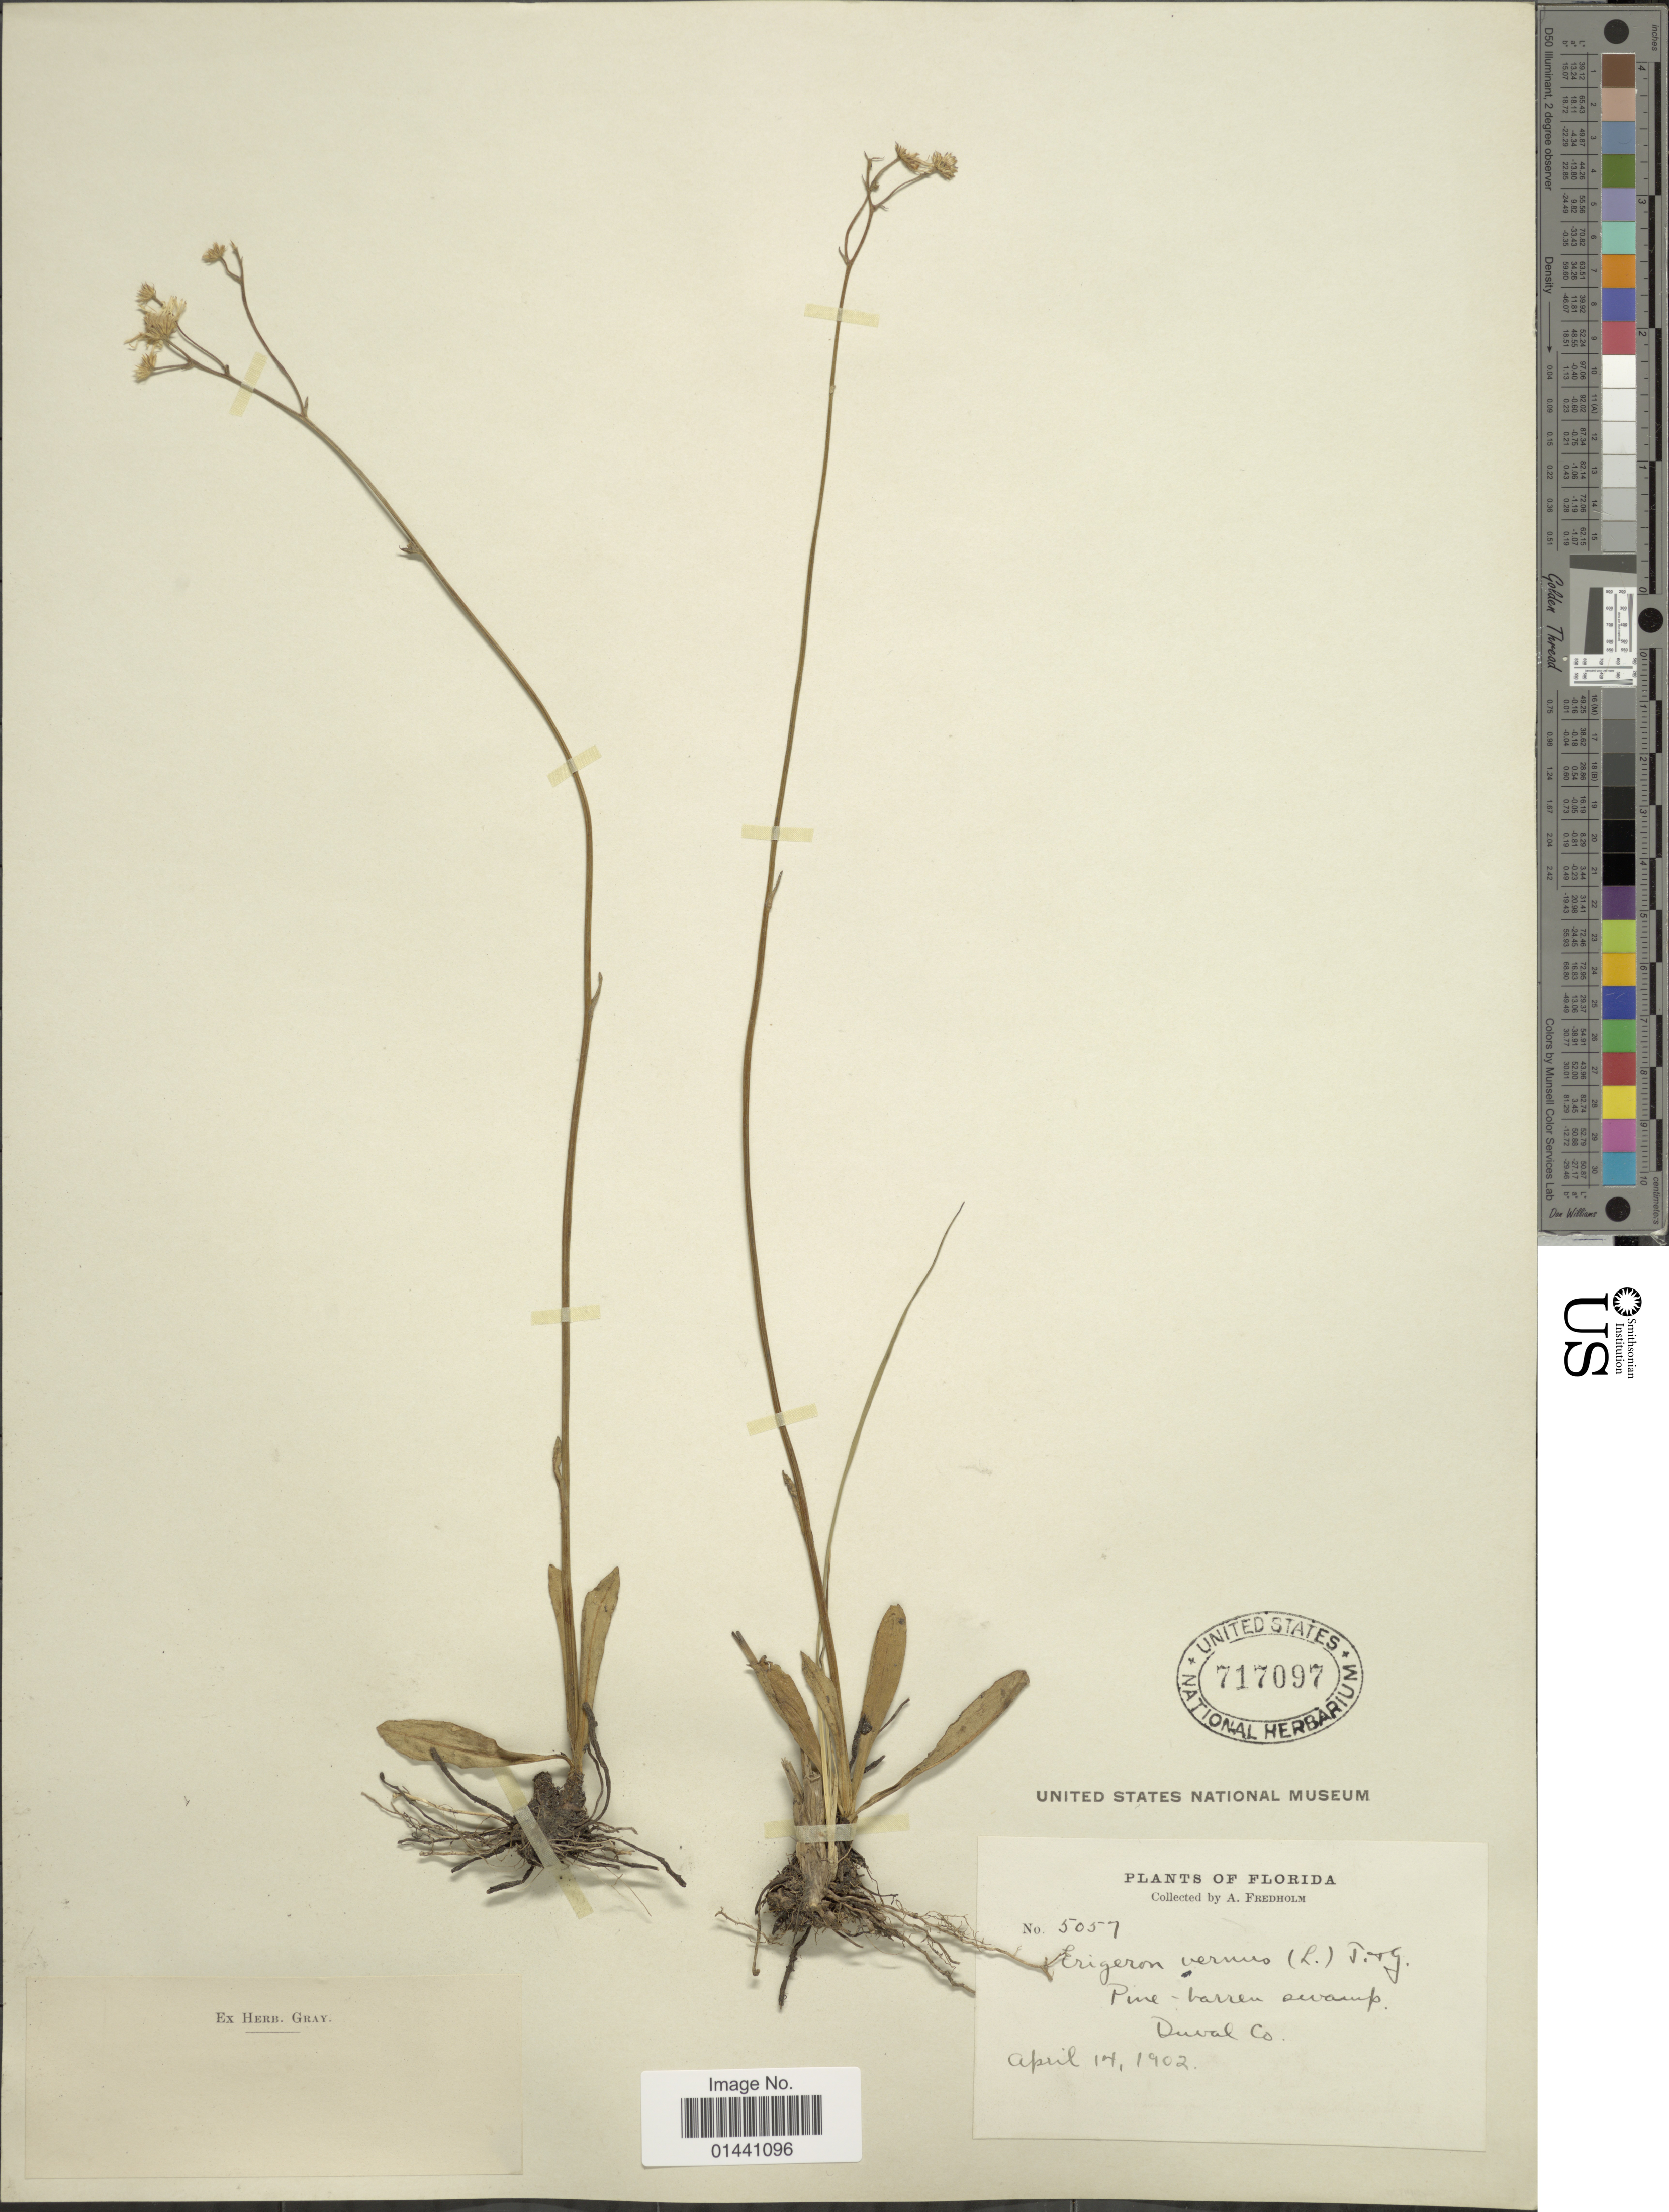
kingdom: Plantae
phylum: Tracheophyta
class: Magnoliopsida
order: Asterales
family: Asteraceae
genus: Erigeron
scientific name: Erigeron vernus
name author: (L.) Torr. & A. Gray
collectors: A. Fredholm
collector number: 5057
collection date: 1902-04-14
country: United States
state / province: Florida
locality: Pine-barren swamp, Duval Co.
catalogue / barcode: US 717097